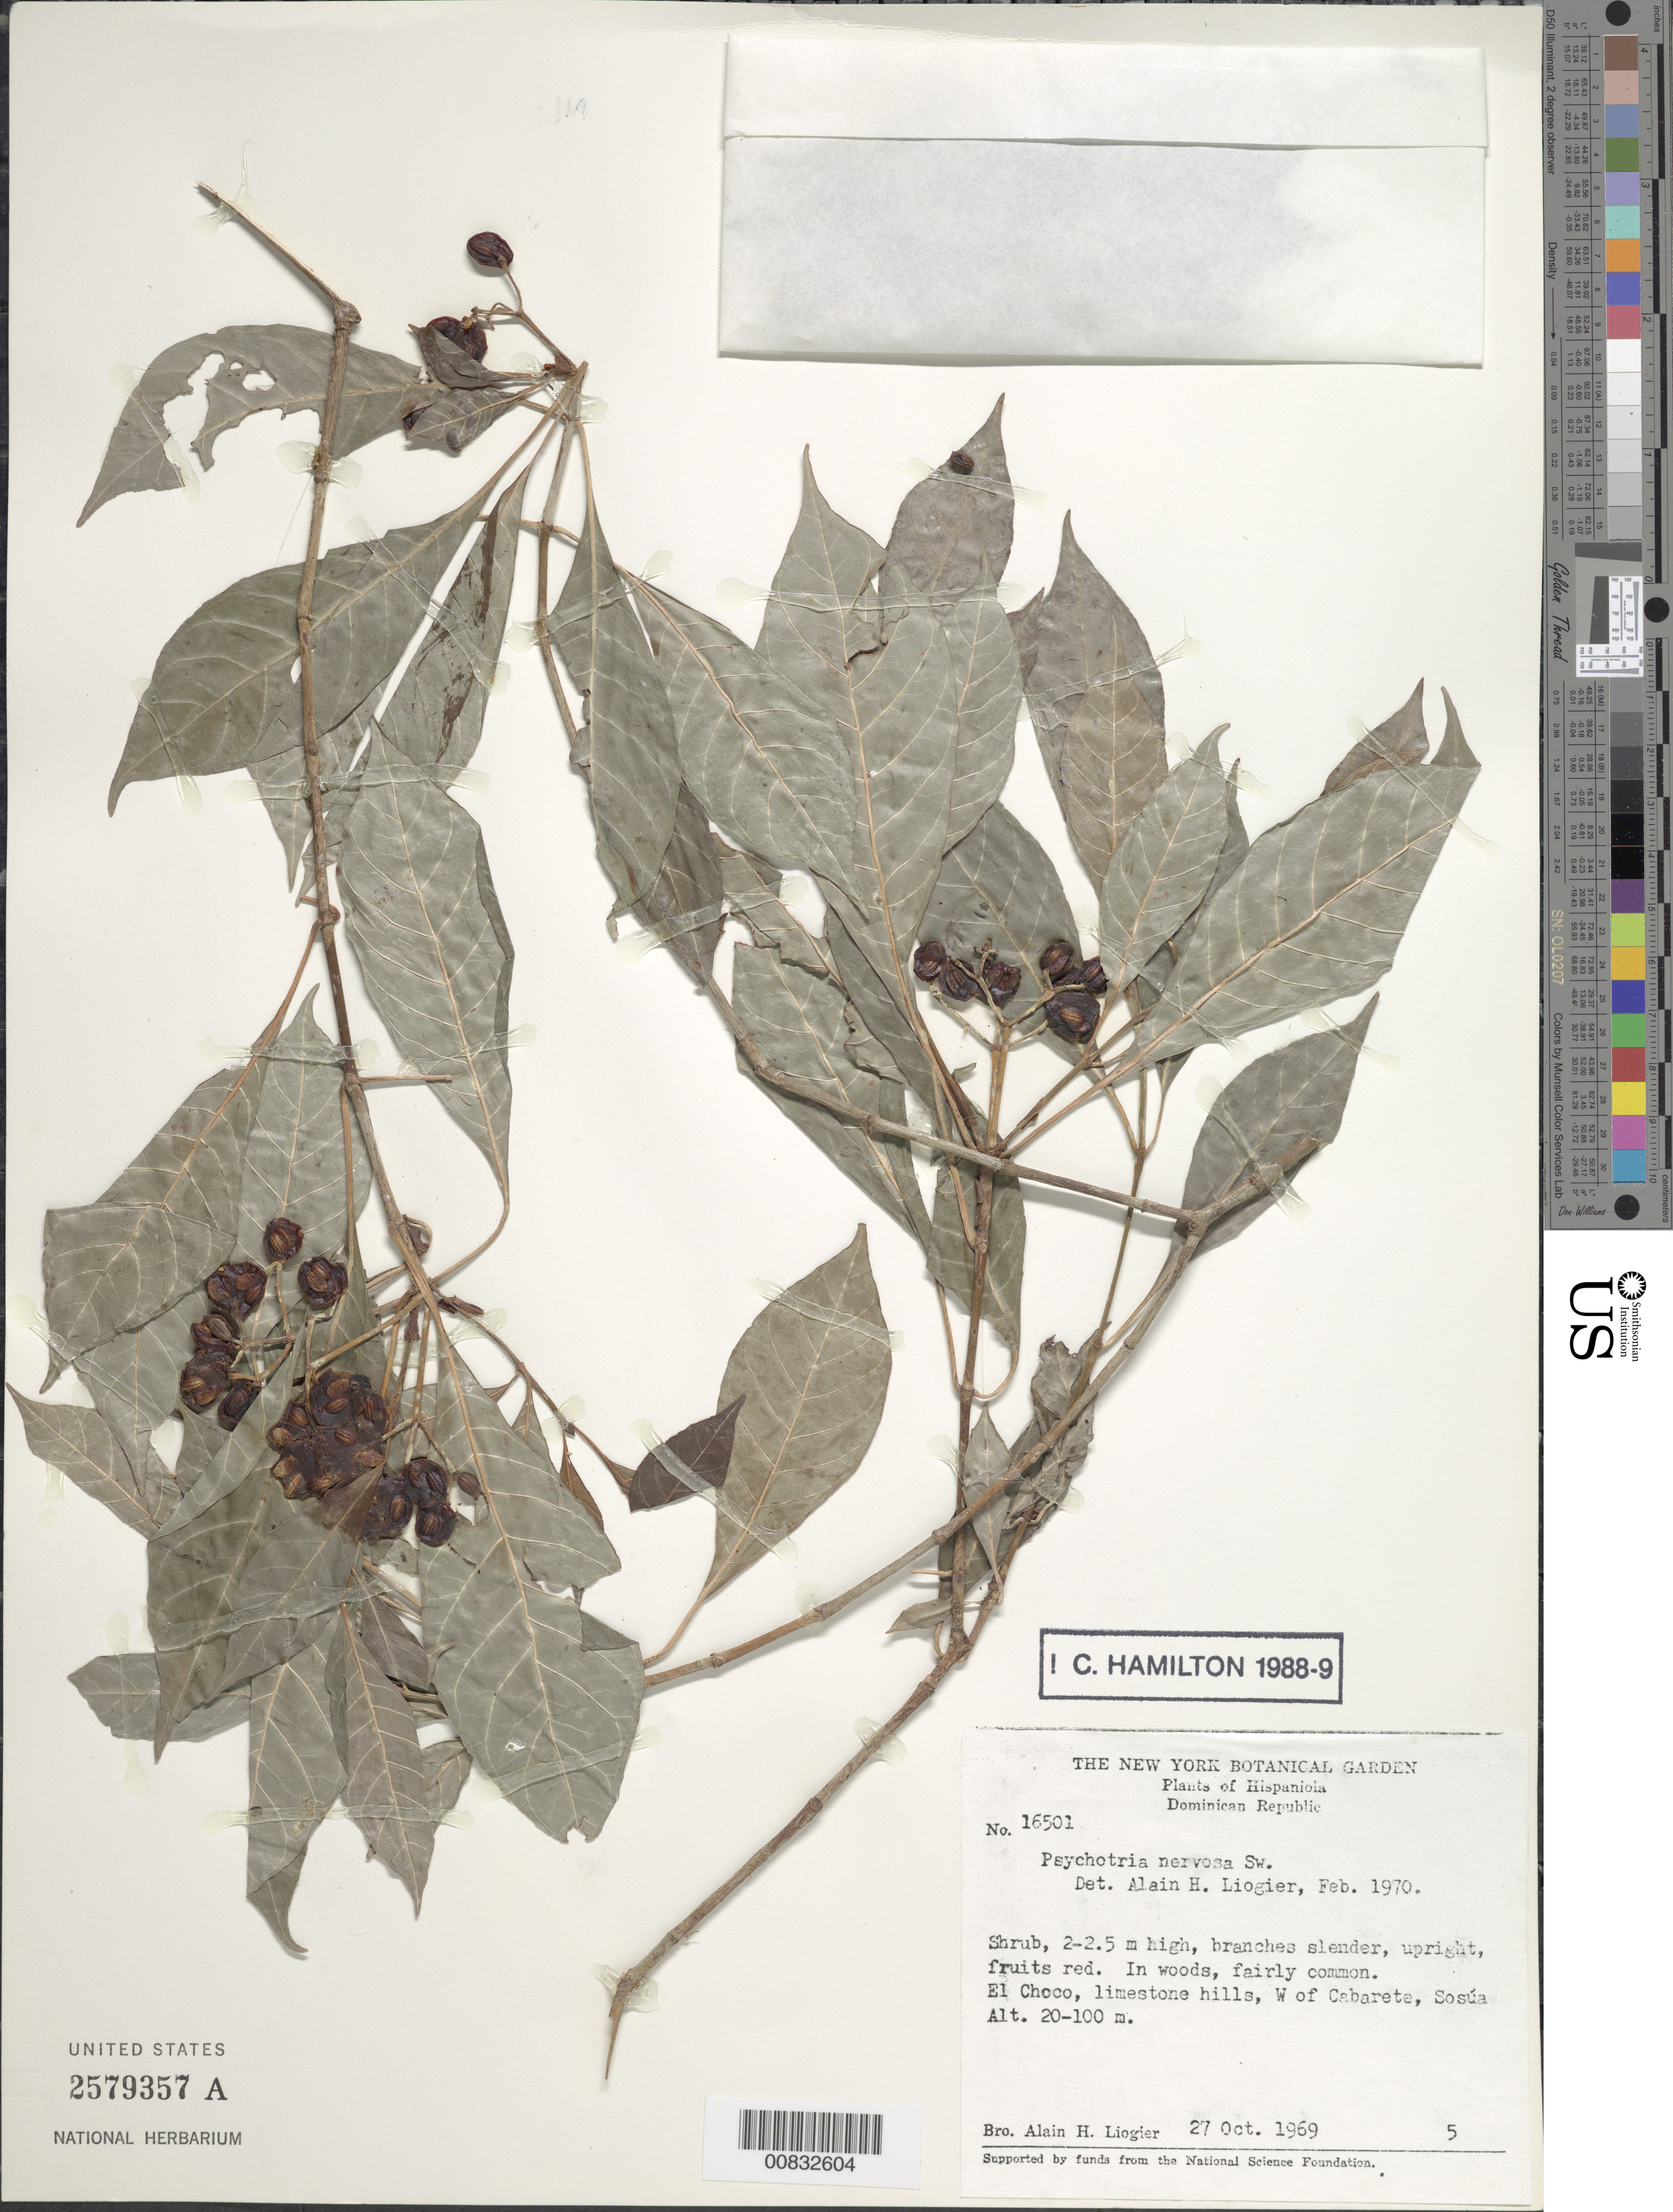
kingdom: Plantae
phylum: Tracheophyta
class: Magnoliopsida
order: Gentianales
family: Rubiaceae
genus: Psychotria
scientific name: Psychotria nervosa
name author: Sw.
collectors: A. H. Liogier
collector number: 16501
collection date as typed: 27 Oct 1969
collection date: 1969-10-27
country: Dominican Republic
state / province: Puerto Plata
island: Hispaniola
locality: El Choco, W of Cabaret, Sosúa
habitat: In woods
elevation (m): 20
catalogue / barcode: US 2579357